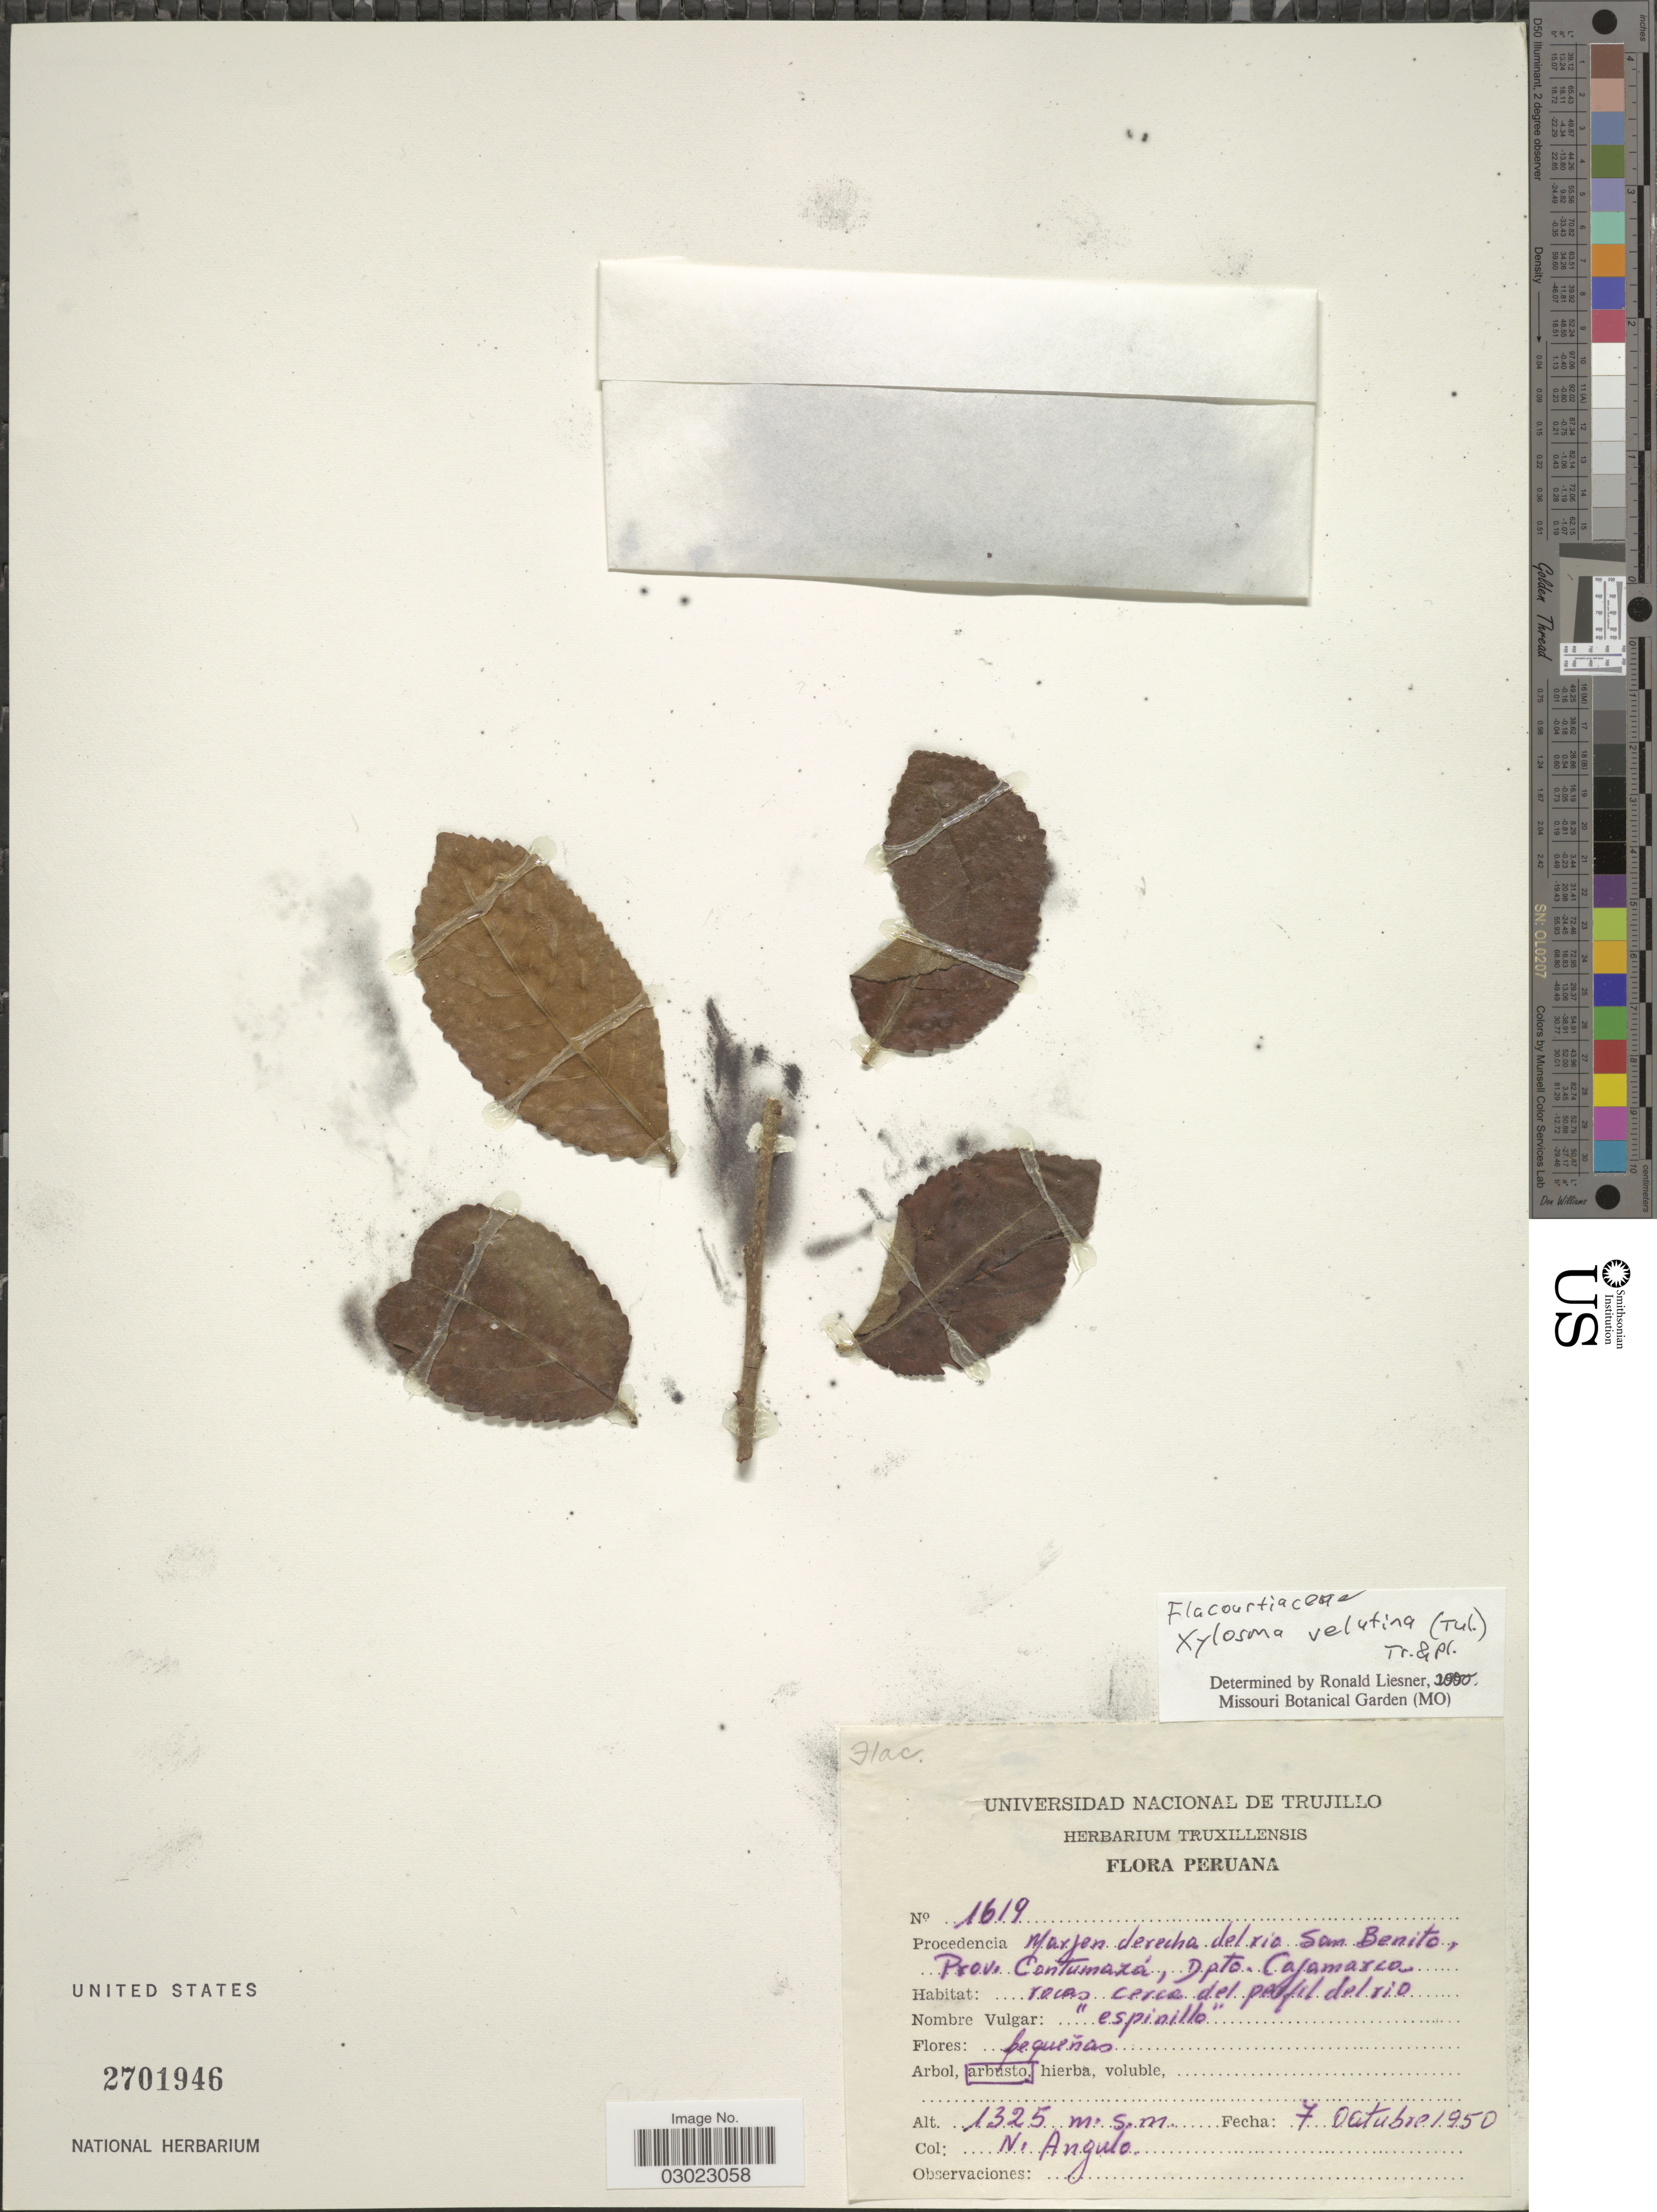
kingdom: Plantae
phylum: Tracheophyta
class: Magnoliopsida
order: Malpighiales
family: Salicaceae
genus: Xylosma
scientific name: Xylosma velutina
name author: (Tul.) Triana & Planch.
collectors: N. Angulo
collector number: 1619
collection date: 1950-10-07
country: Peru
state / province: Cajamarca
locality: Marjen derecha del rio San Benito, Prov. Contumazá, Dpto. Cajamarca.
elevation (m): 1325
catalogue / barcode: US 2701946